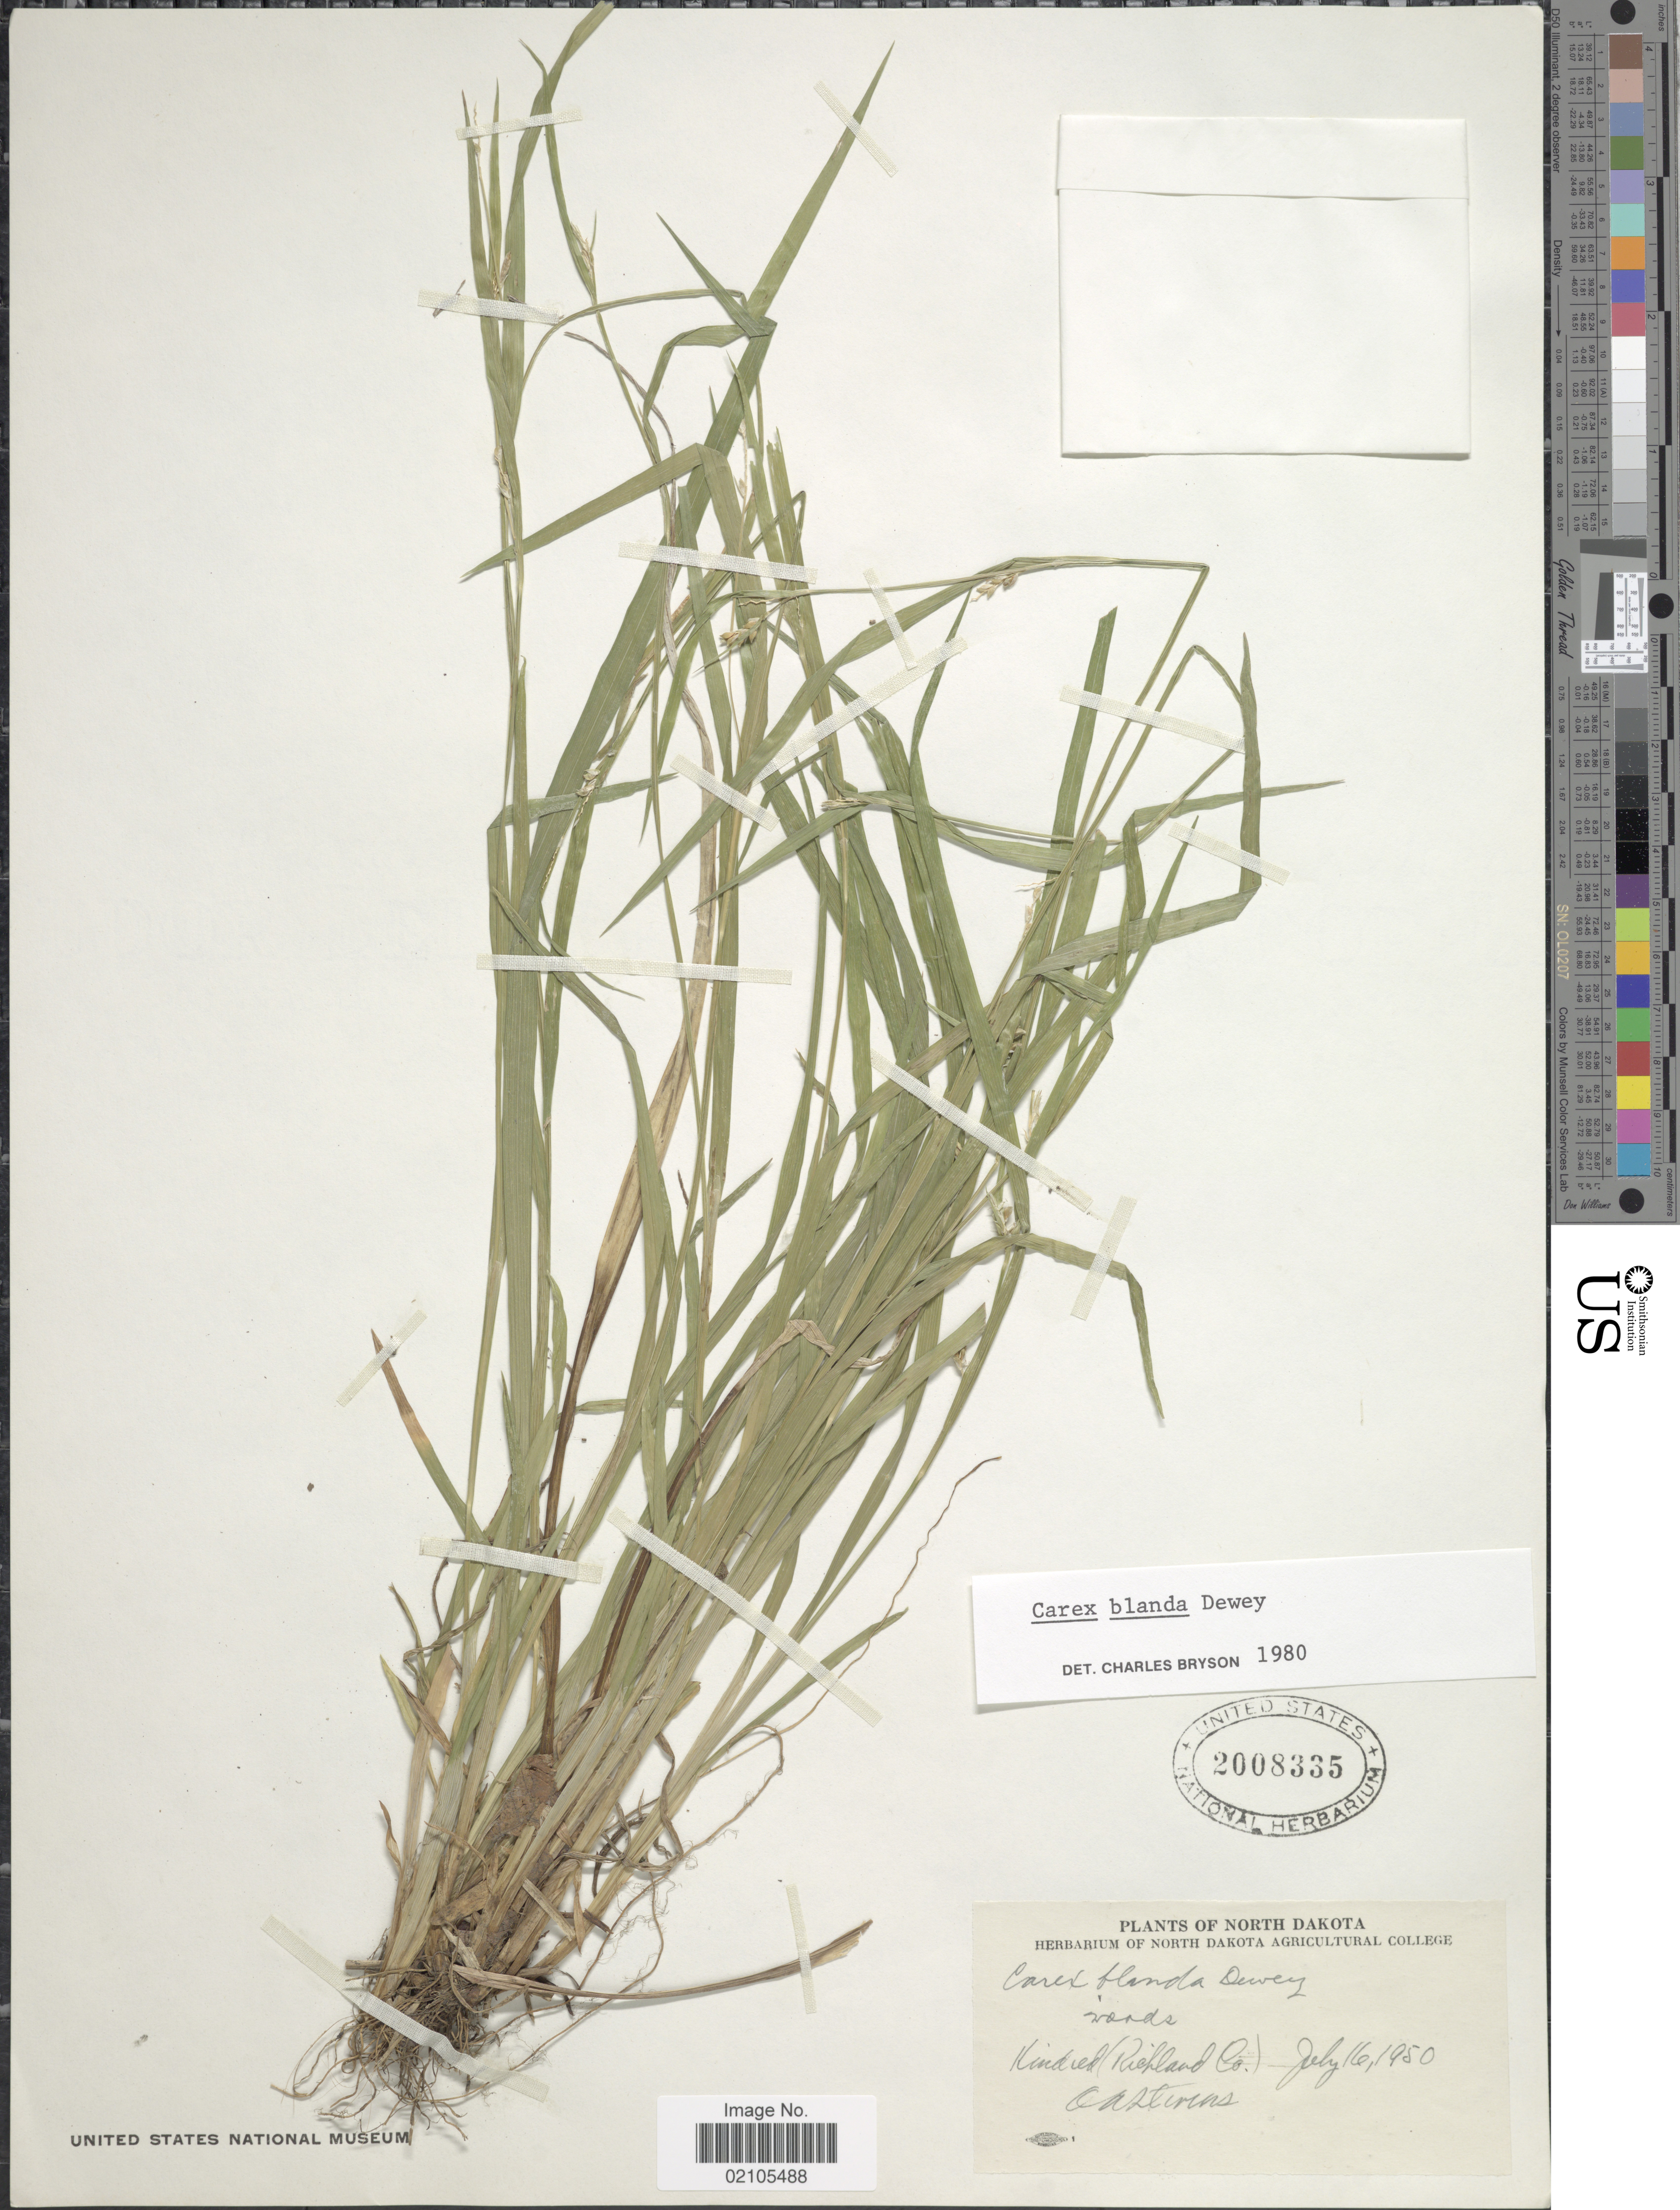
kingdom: Plantae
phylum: Tracheophyta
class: Liliopsida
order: Poales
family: Cyperaceae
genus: Carex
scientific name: Carex blanda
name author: Dewey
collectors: O. A. Stevens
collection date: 1950-07-16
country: United States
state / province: North Dakota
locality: Woods. Kindred (Richland Co.)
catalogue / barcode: US 2008335